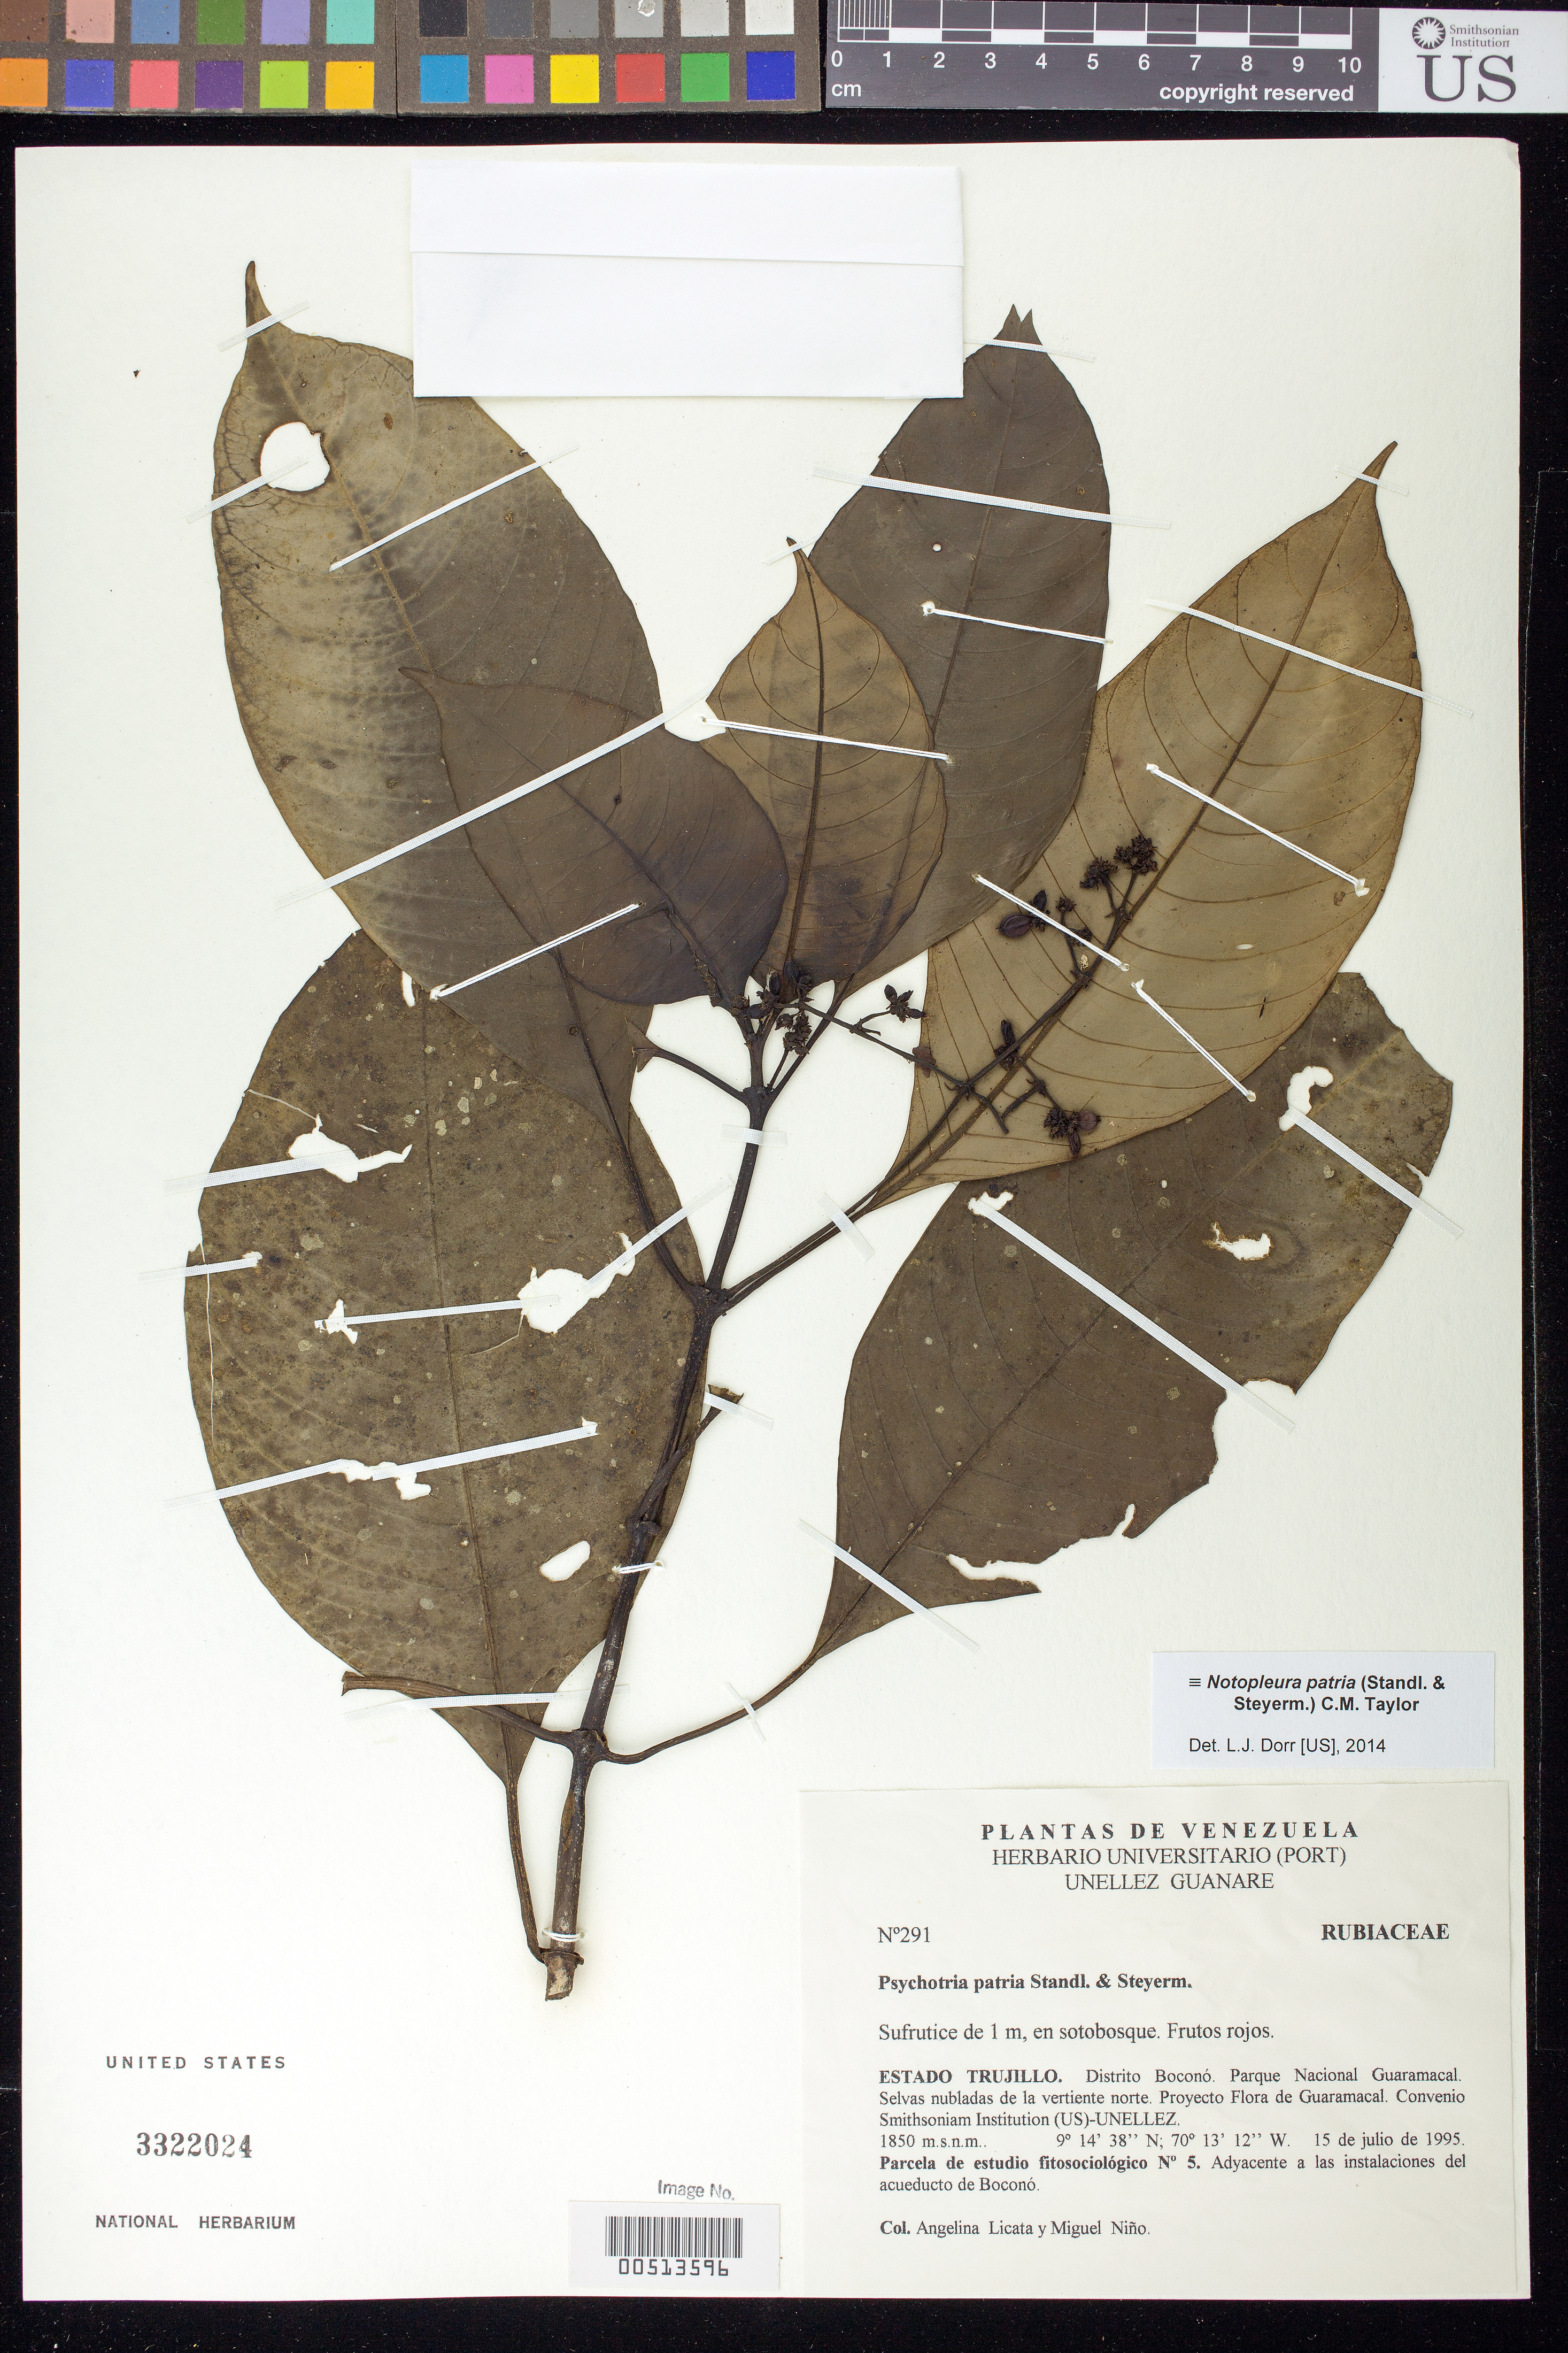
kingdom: Plantae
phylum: Tracheophyta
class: Magnoliopsida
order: Gentianales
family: Rubiaceae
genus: Notopleura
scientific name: Notopleura patria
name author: (Standl. & Styerm.) C.M. Taylor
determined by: Dorr, L. J., (BOT), Smithsonian Institution - National Museum of Natural History (UNITED STATES)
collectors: A. Licata & S. M. Niño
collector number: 291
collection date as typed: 15 Jul 1995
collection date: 1995-07-15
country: Venezuela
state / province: Trujillo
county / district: Boconó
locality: Parque Nacional Guaramacal, vertiente N, adyacente a las instalaciones del acueducto de Boconó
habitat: Selvas nubladas. En los alrededores de la parcela de estudio fitosociológico No. 5.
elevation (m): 1850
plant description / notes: PORT, US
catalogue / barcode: US 3322024